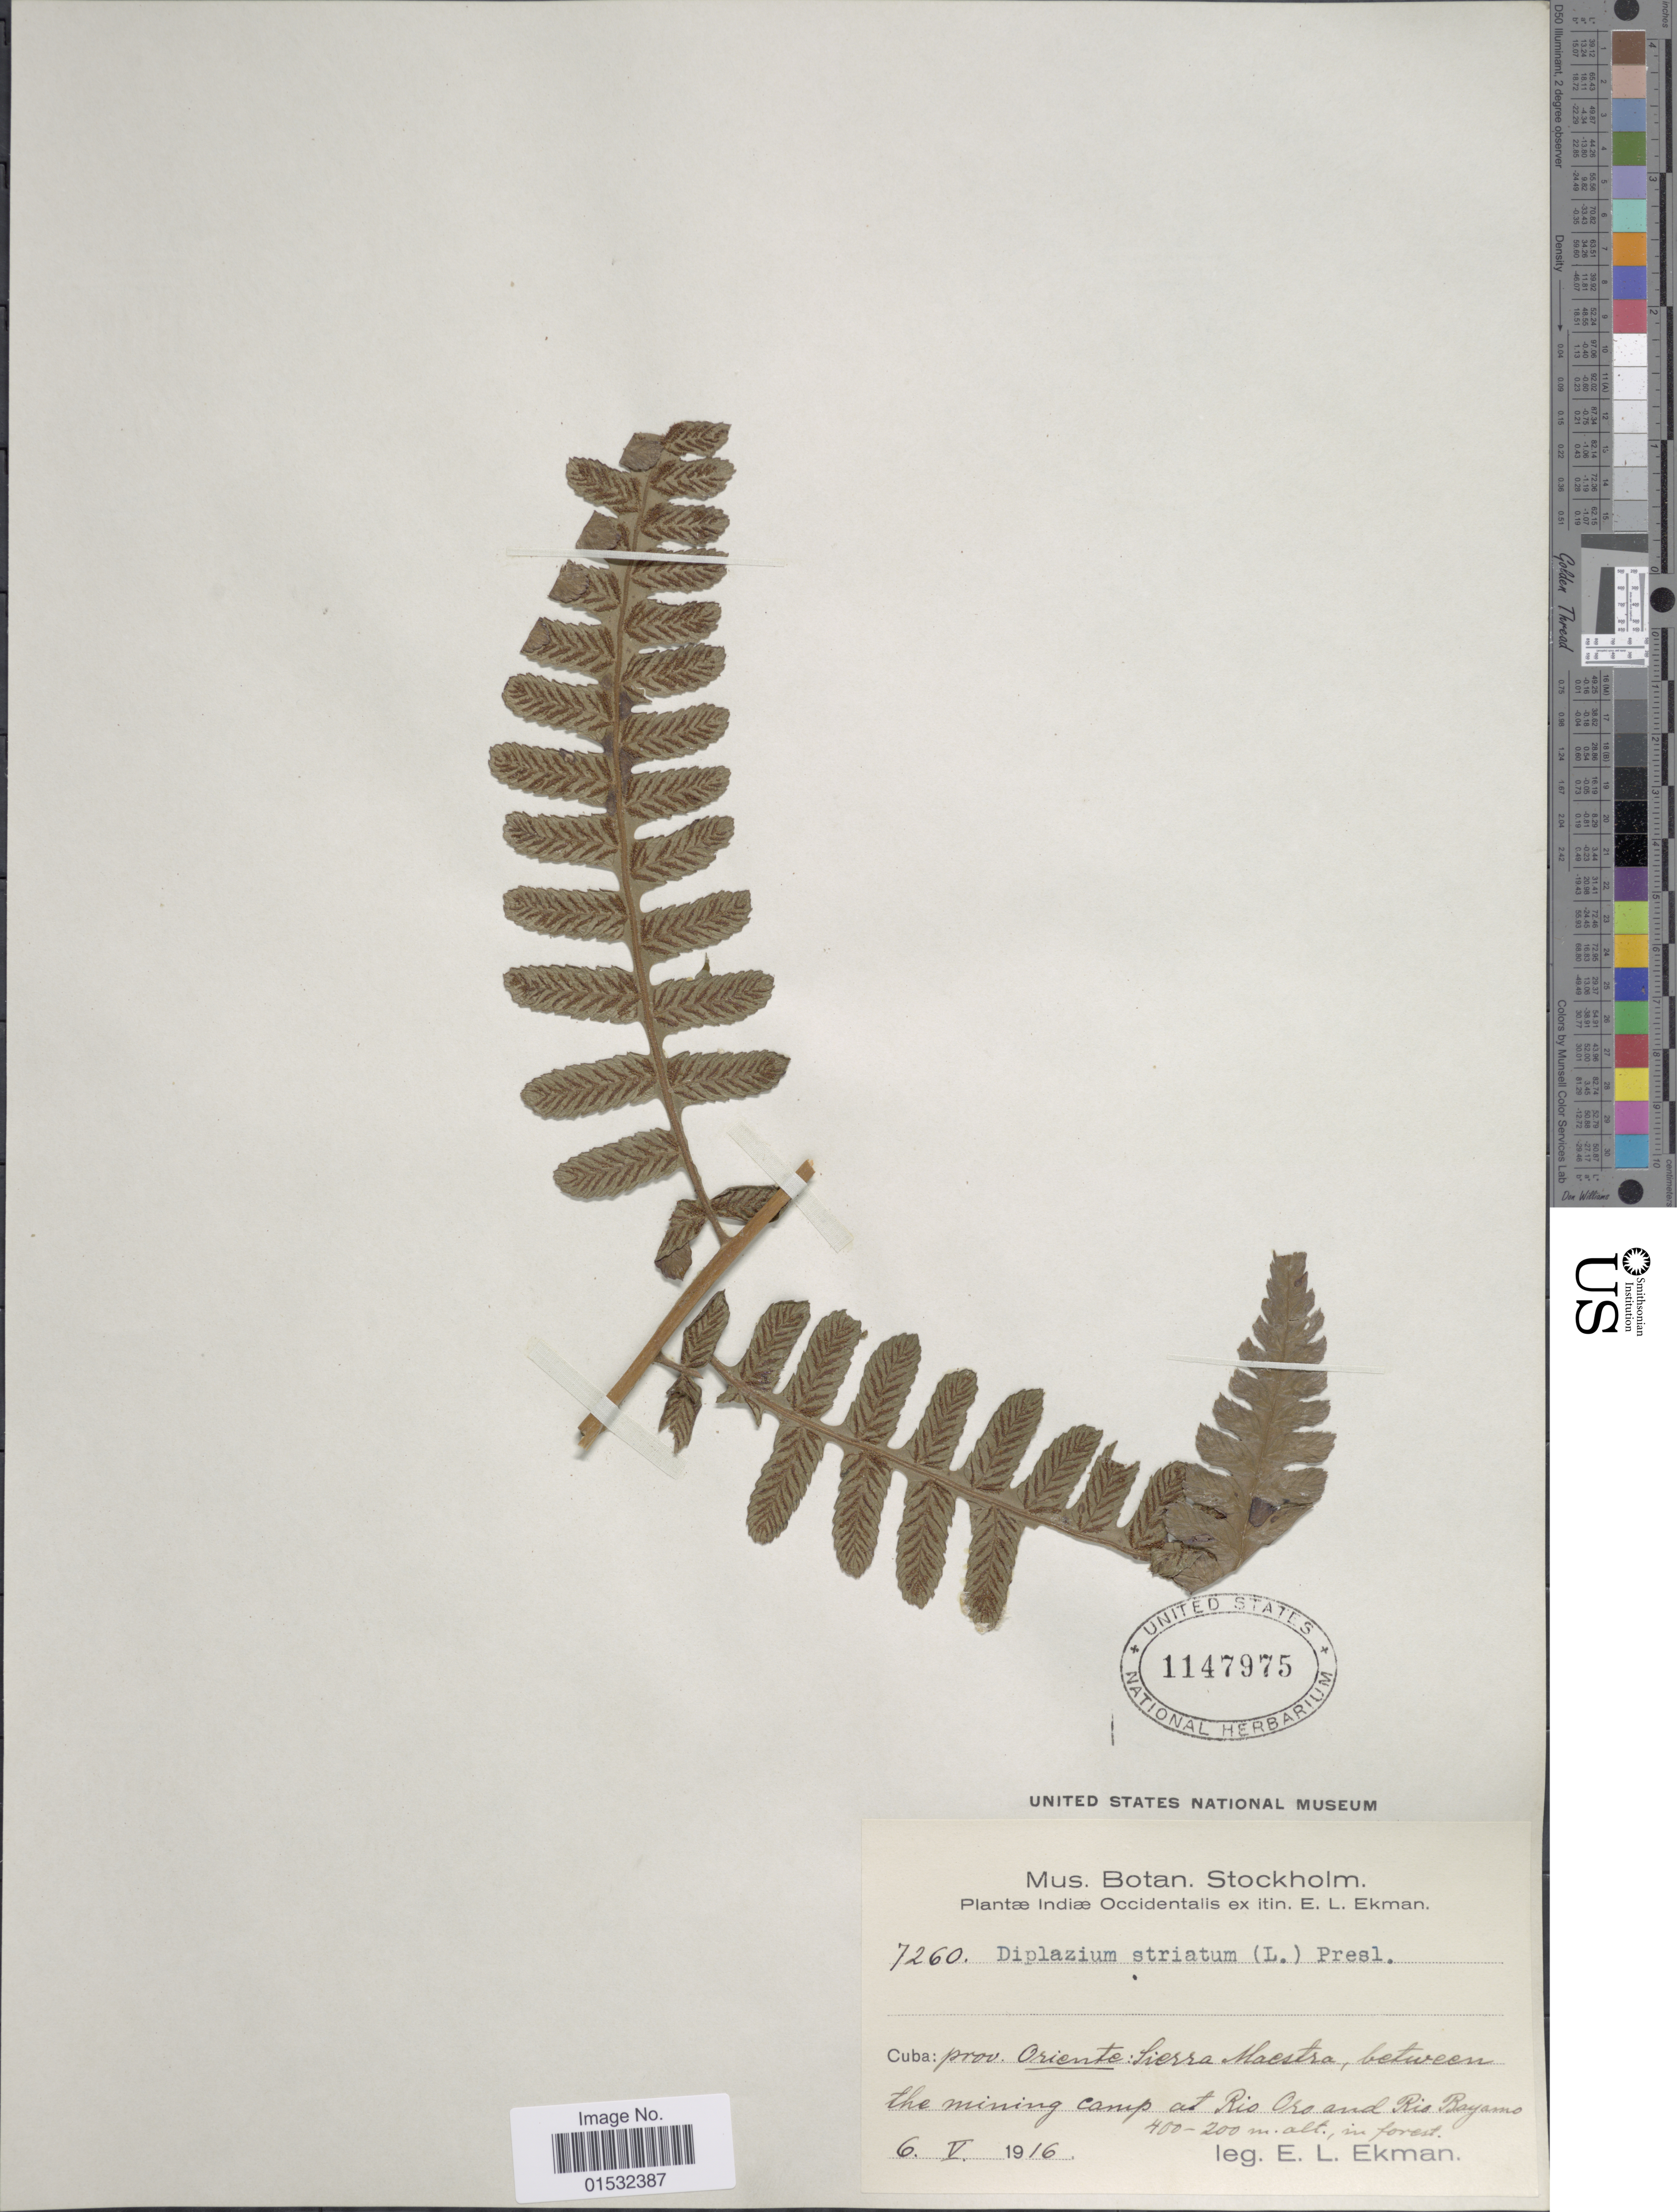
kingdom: Plantae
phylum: Tracheophyta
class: Polypodiopsida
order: Polypodiales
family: Athyriaceae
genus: Diplazium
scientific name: Diplazium striatum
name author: (L.) C. Presl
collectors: E. L. Ekman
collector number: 7260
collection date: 1916-05-06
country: Cuba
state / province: Granma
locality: Indiae Occidentalis. Sierra Maestra, between the mining camp at Rio Oro and Rio Bayamo.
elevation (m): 200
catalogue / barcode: US 1147975